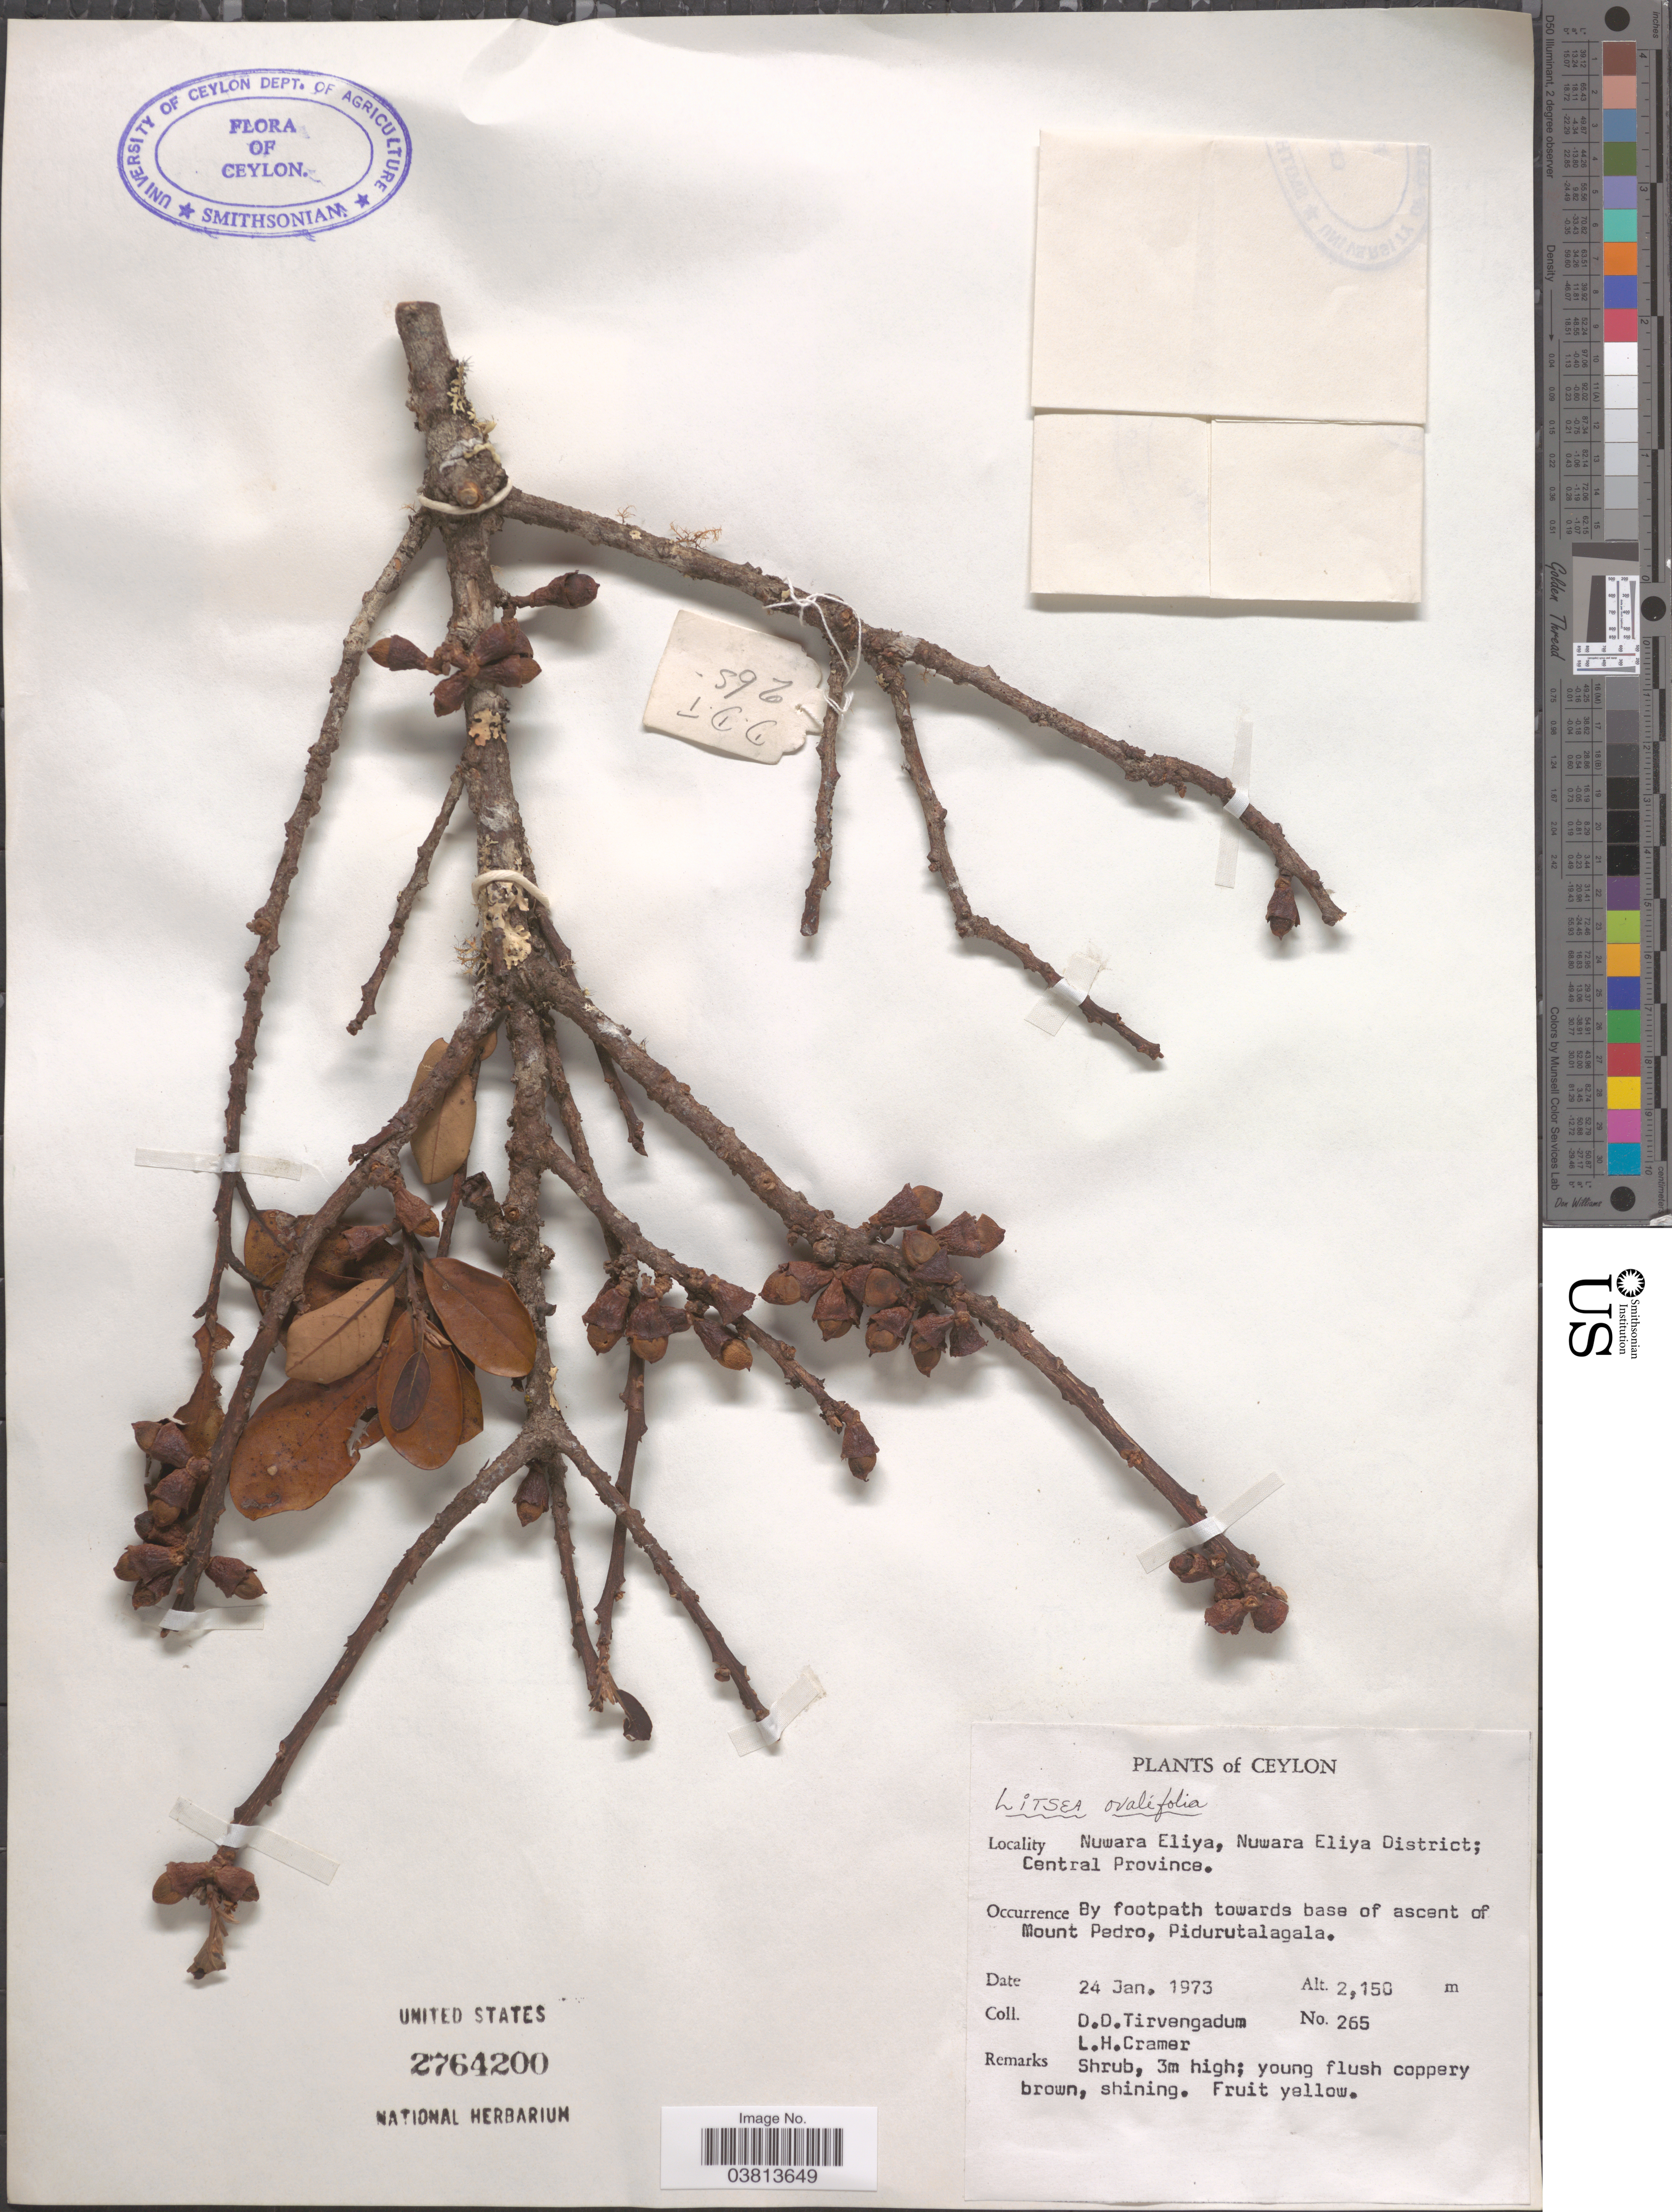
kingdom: Plantae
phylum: Tracheophyta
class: Magnoliopsida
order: Laurales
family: Lauraceae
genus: Litsea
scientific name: Litsea ovalifolia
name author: (Wight) Trimen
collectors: D. Tirvengadum & L. H. Cramer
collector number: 265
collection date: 1973-01-24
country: Sri Lanka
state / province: Central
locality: Ceylon. Nuwara Eliya, Nuwara Eliya District. By footpath towards base of ascent Mount Pedro, Pidurutalagala.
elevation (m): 2150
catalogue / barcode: US 2764200